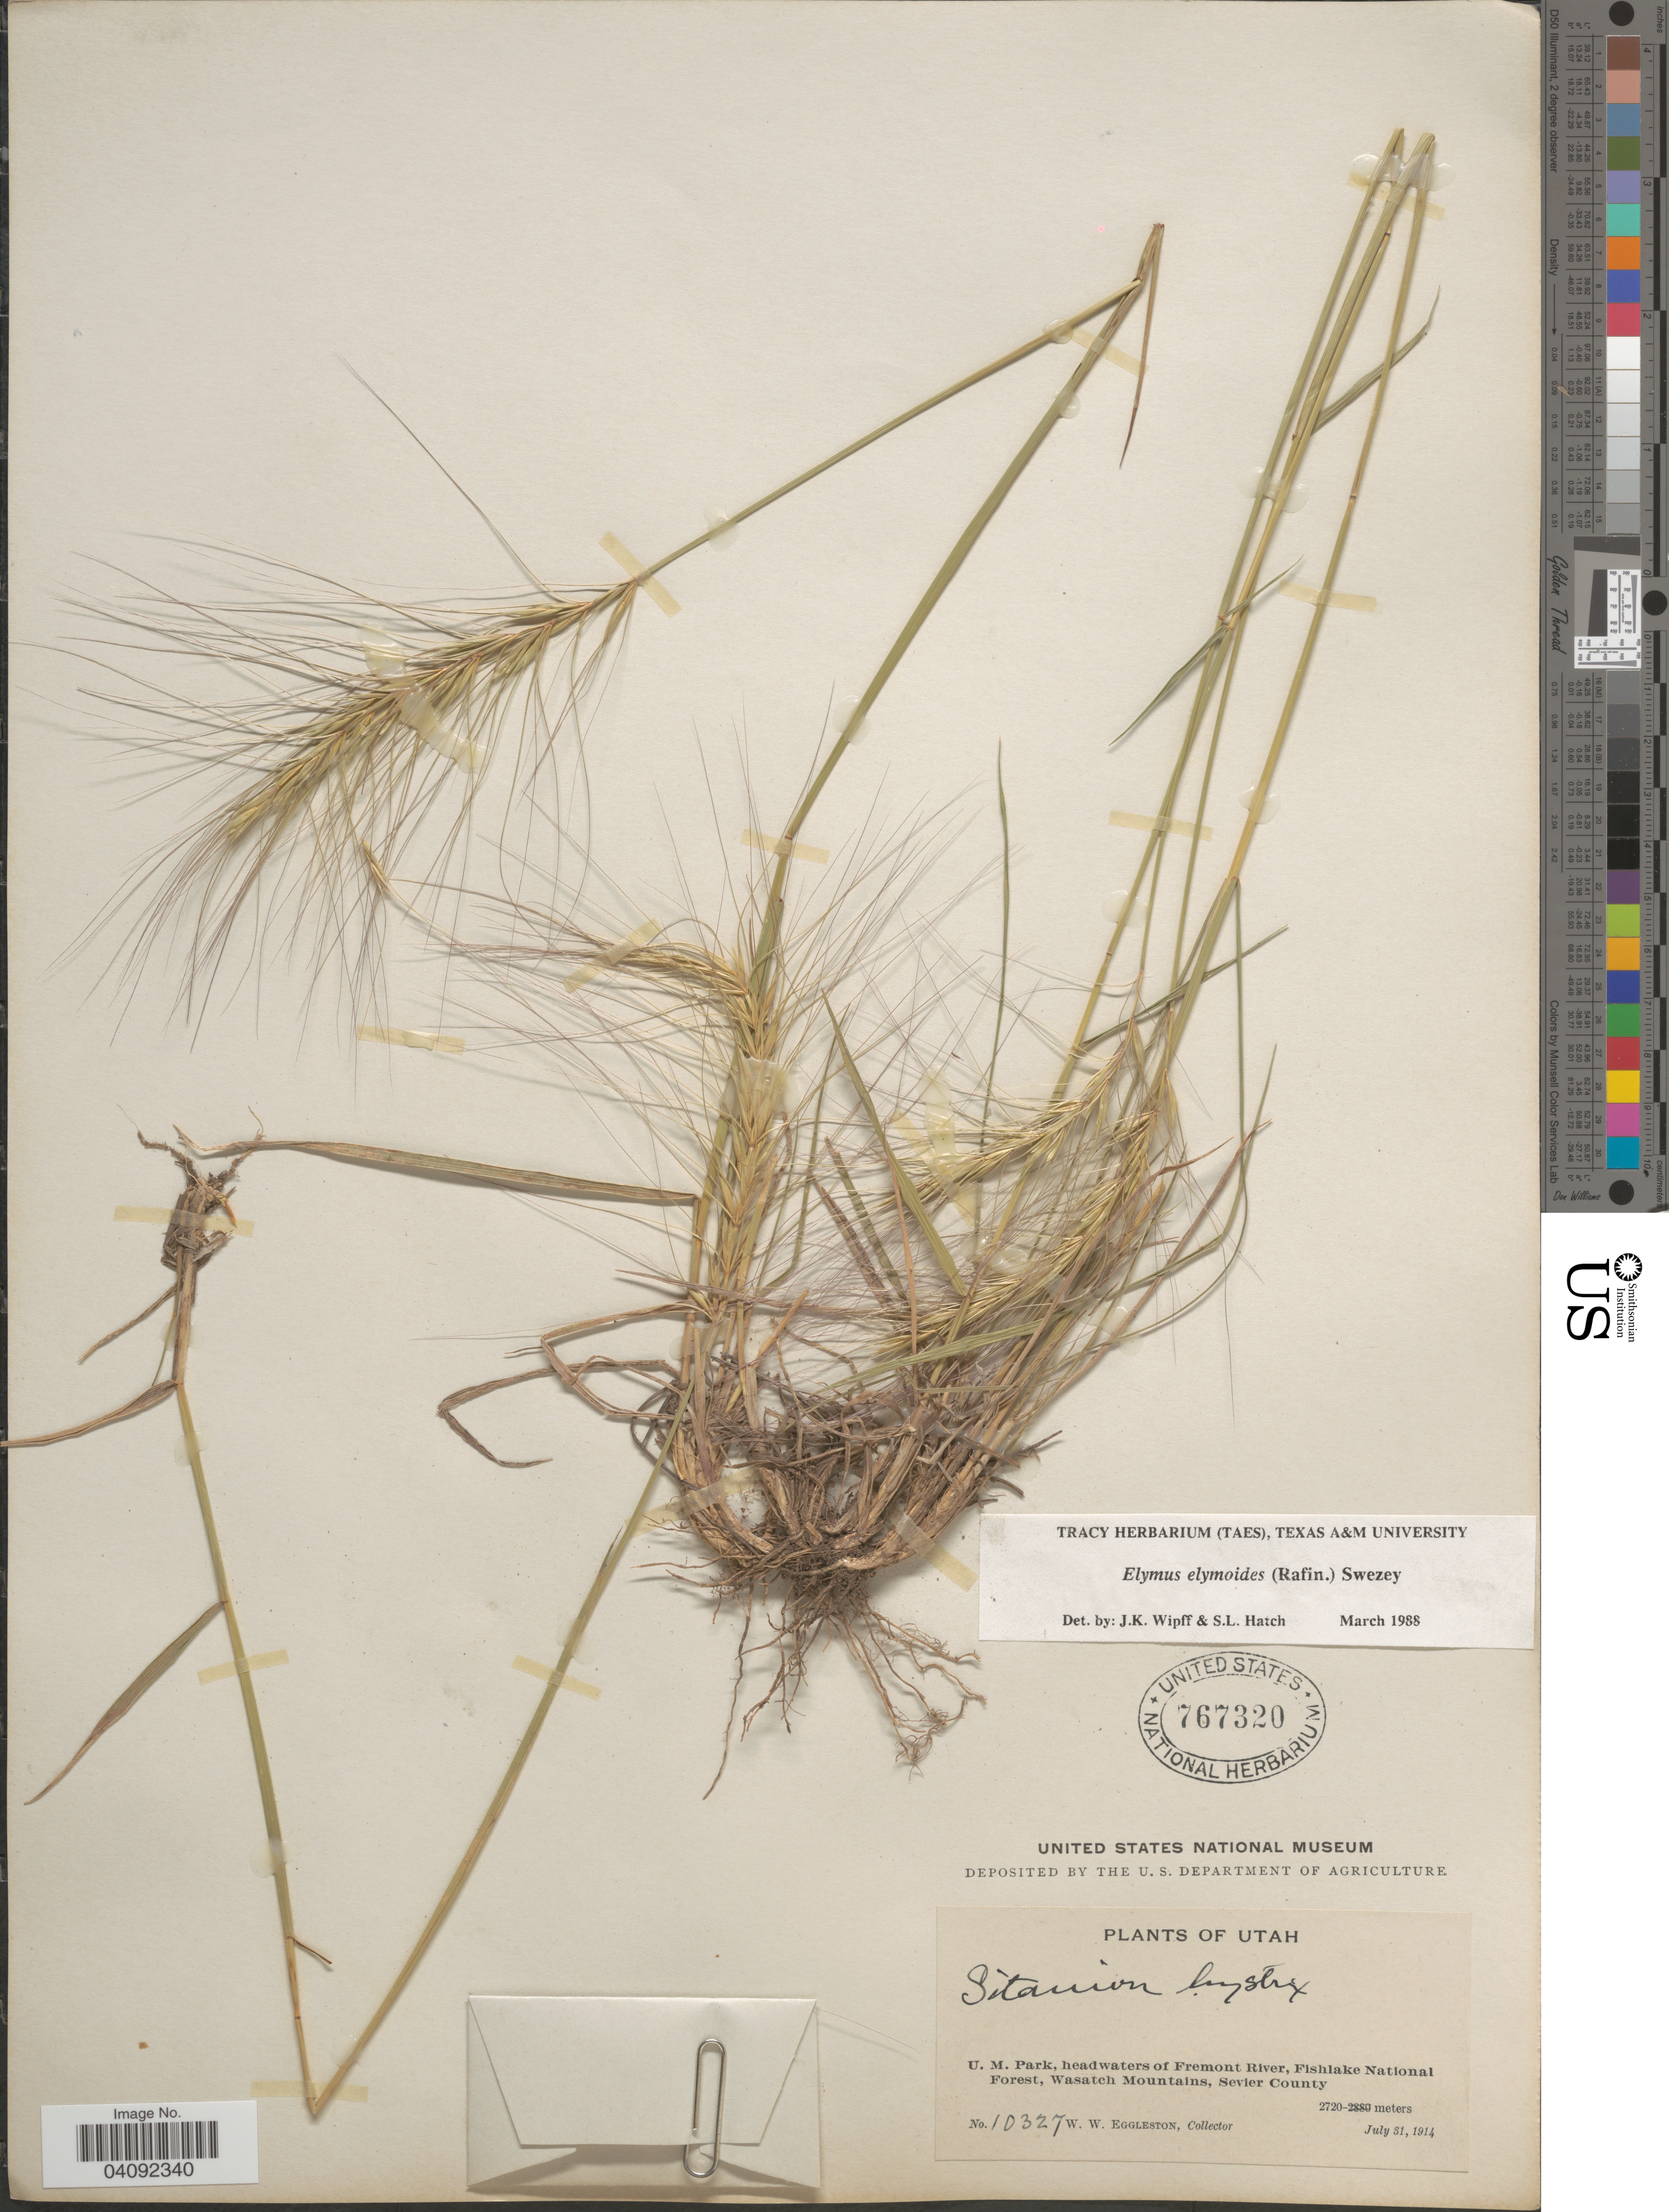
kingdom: Plantae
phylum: Tracheophyta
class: Liliopsida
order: Poales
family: Poaceae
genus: Elymus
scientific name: Elymus elymoides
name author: (Raf.) Swezey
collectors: W. W. Eggleston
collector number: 10327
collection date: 1914-07-31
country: United States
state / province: Utah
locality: U. M. Park, headwaters of Fremont River, Fishlake National Forest, Wasatch Mountains, Sevier County.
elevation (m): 2720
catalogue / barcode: US 767320